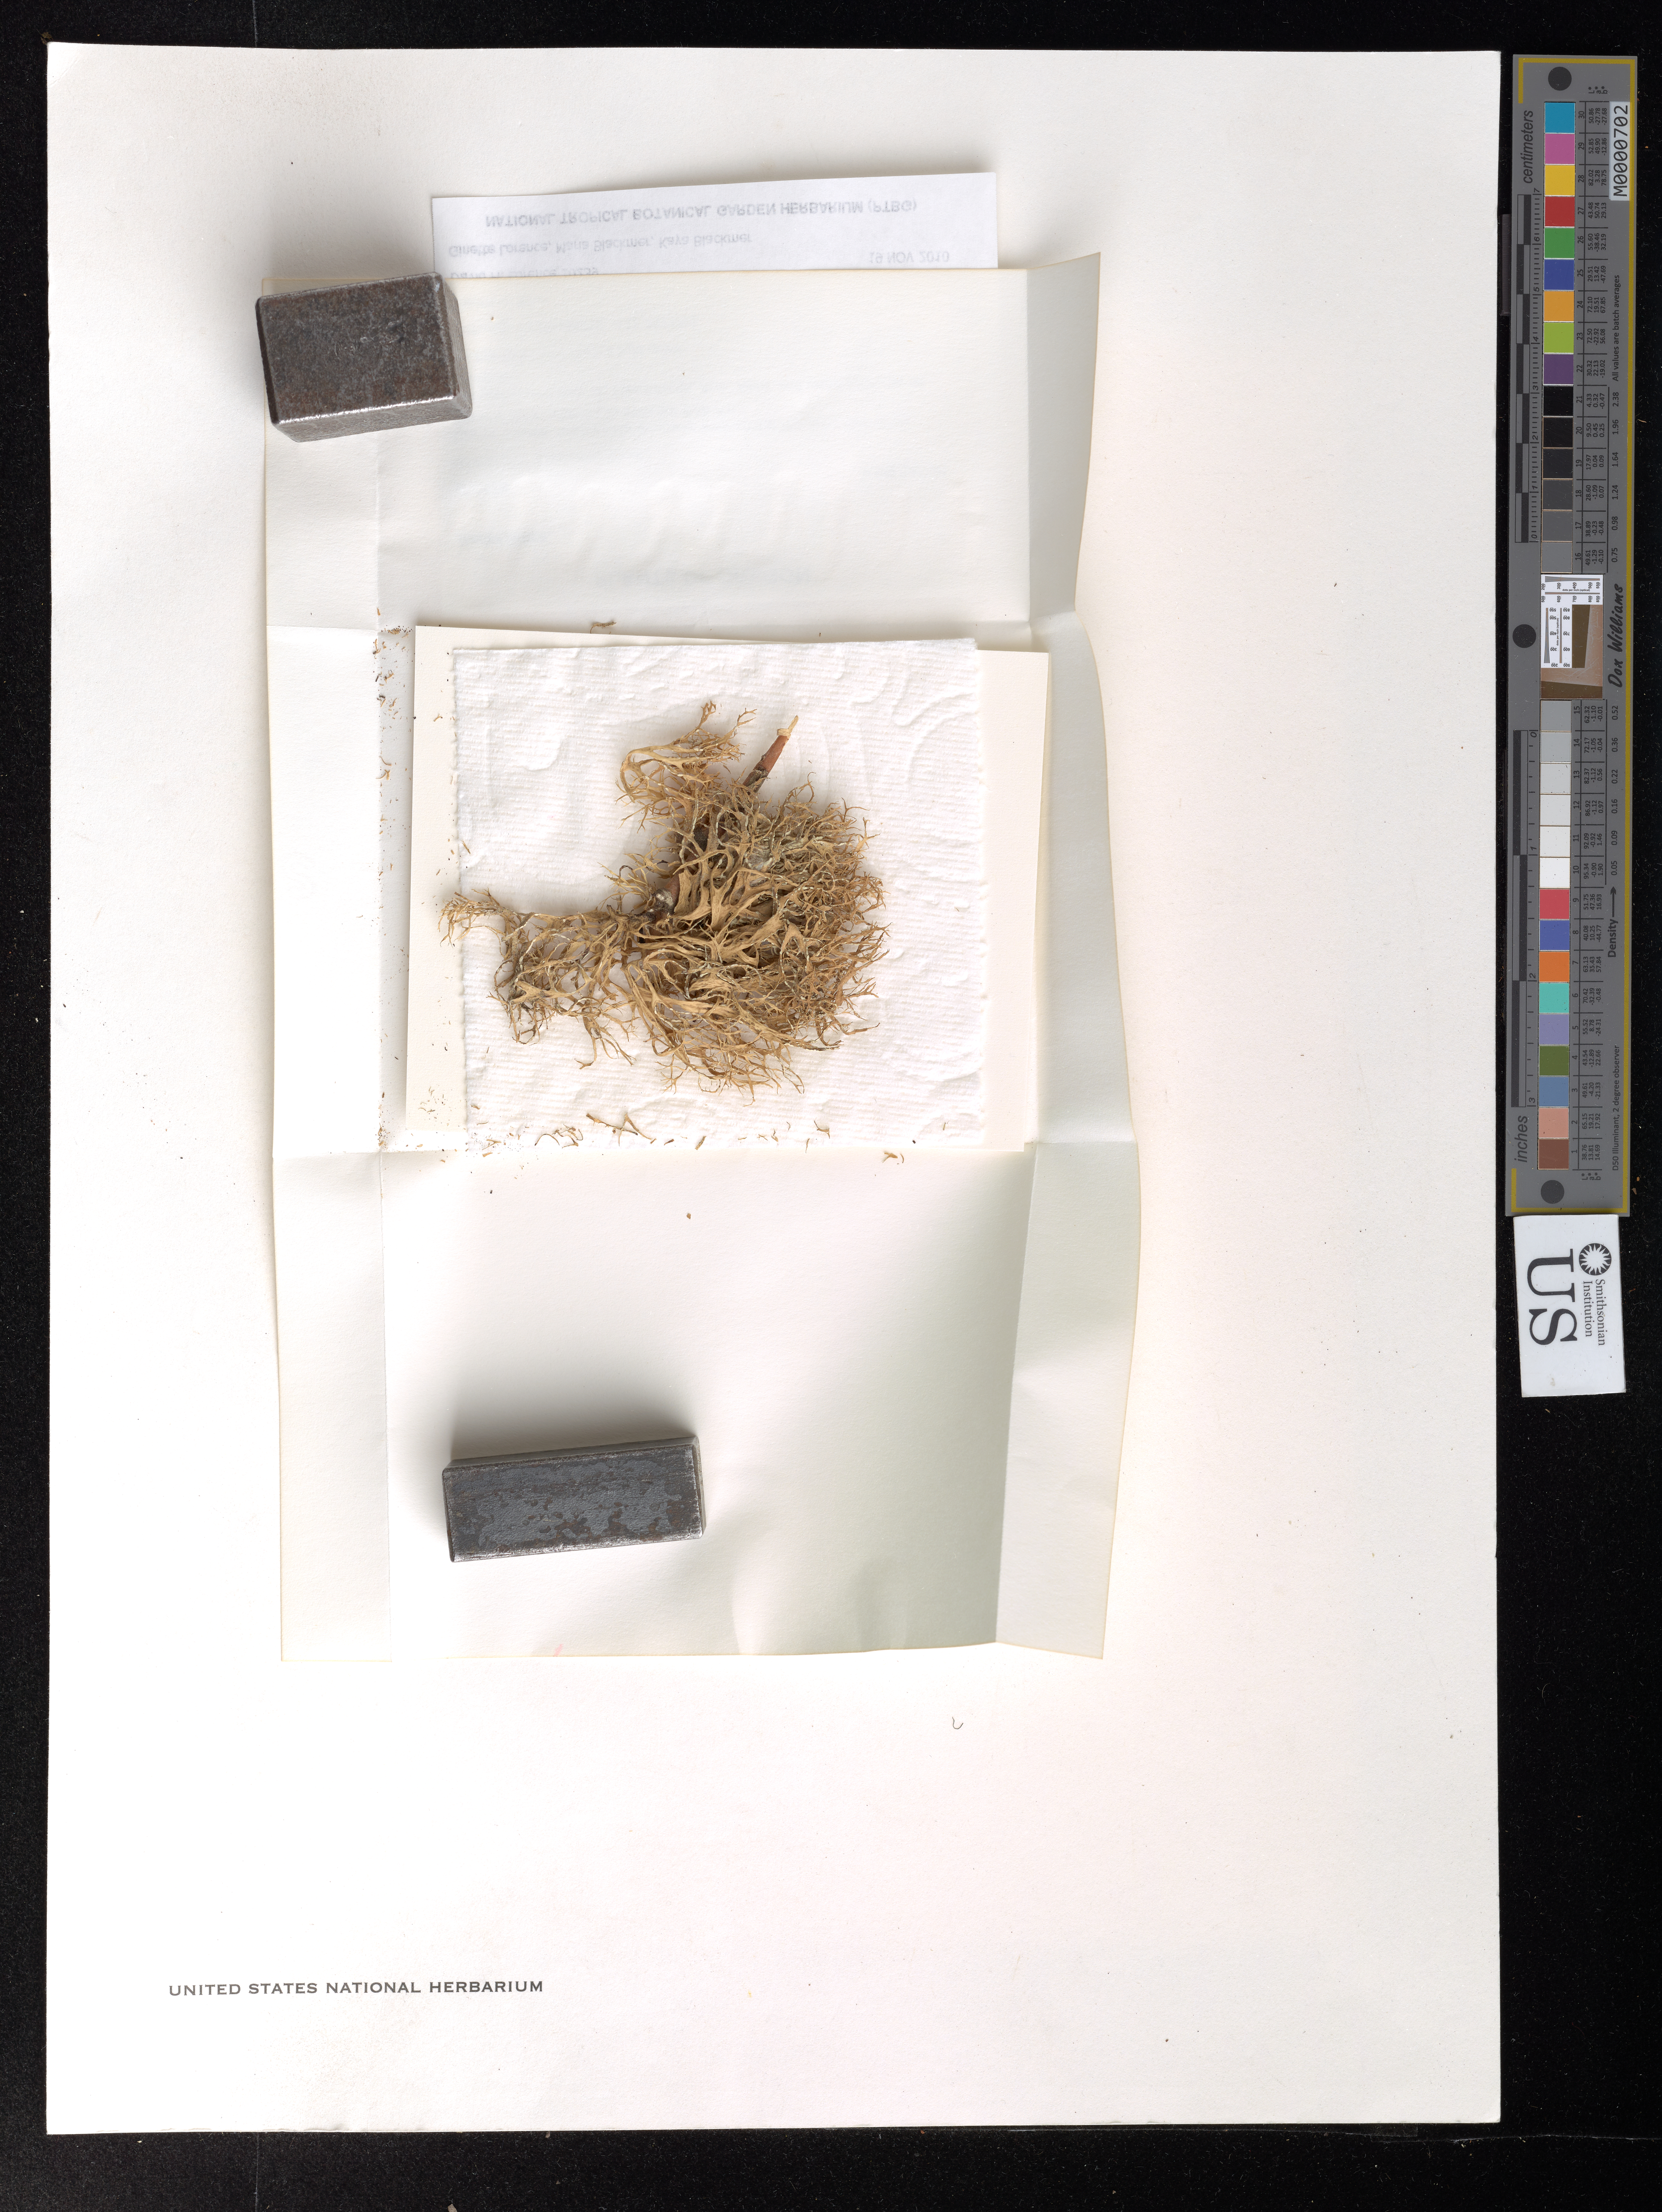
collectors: D. Lorence et al.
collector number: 10239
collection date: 2010-11-19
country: United States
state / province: Oregon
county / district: Clackamas County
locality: City of Tualatin, Brown's Ferry Park along Tualatin River, adjacent to 5485 SW 50th Ave.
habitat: Evergreen wet forest.W/ Pseudotsuga, Acer, Alnus and many epiphytes on branches.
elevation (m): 38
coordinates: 45.384166718, -122.762779